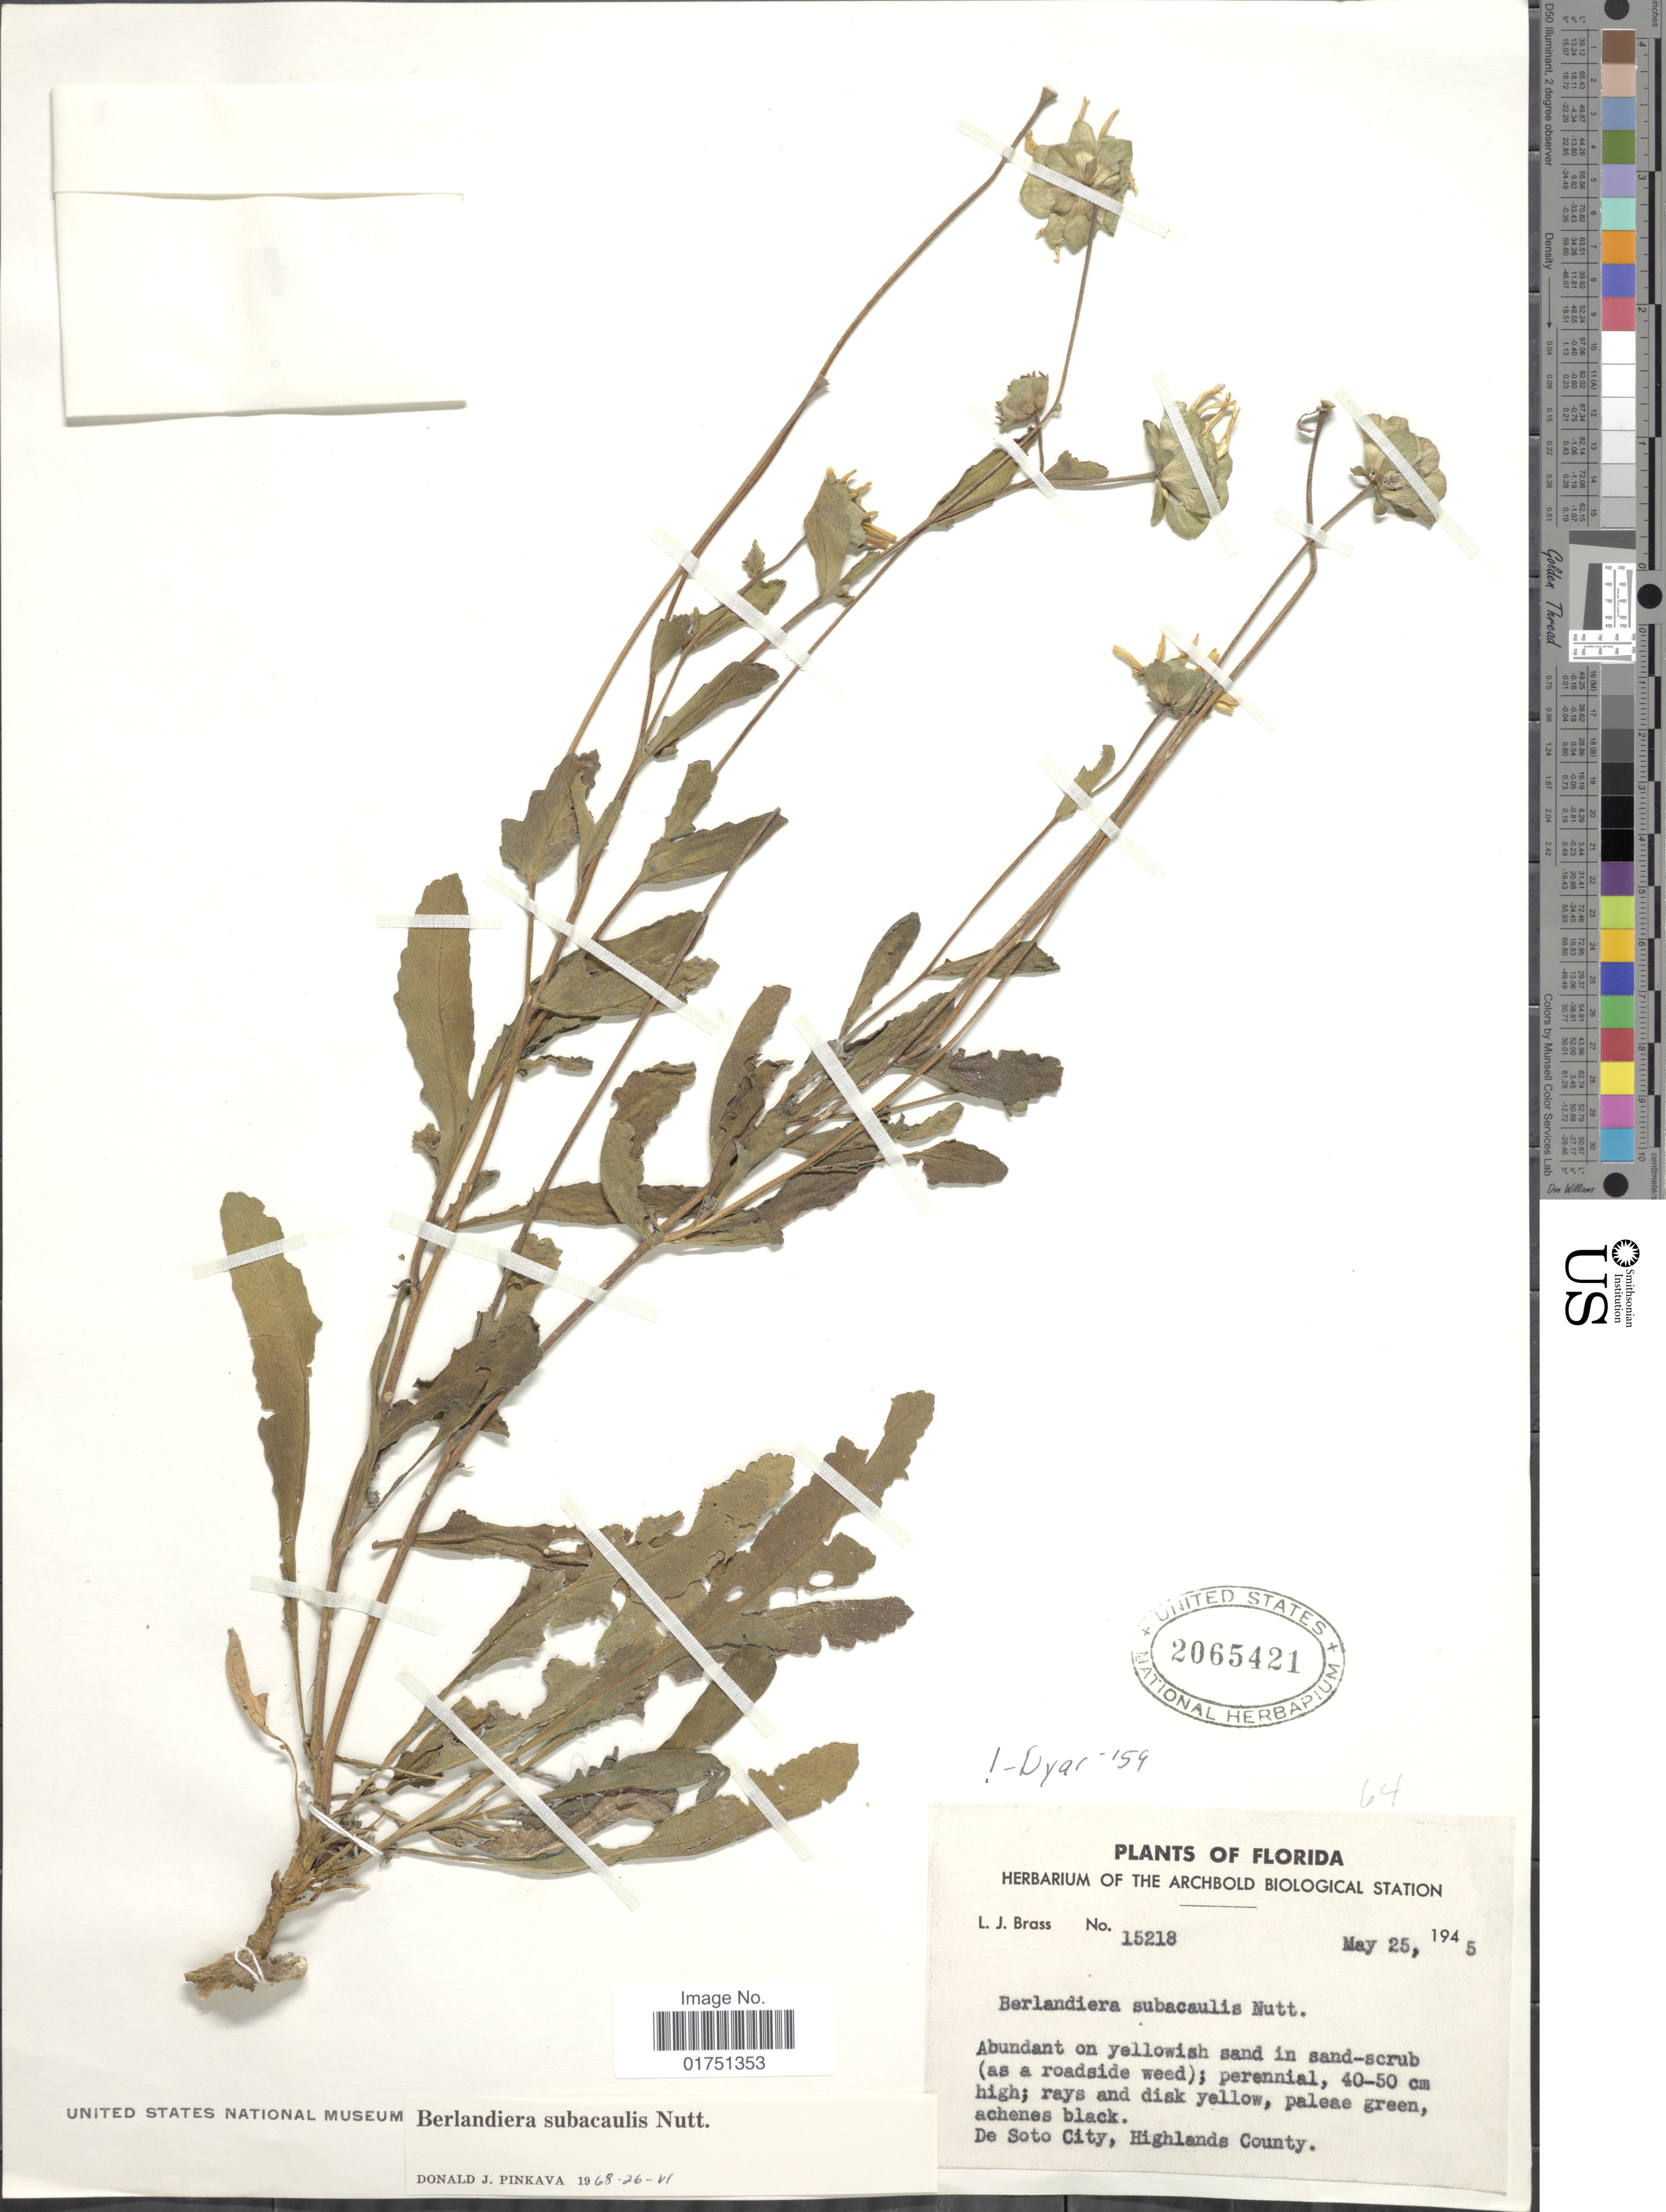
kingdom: Plantae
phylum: Tracheophyta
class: Magnoliopsida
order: Asterales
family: Asteraceae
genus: Berlandiera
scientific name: Berlandiera subacaulis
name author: Nutt.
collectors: L. J. Brass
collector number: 15218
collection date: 1945-05-25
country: United States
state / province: Florida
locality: De Soto City, Highlands County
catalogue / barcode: US 2065421